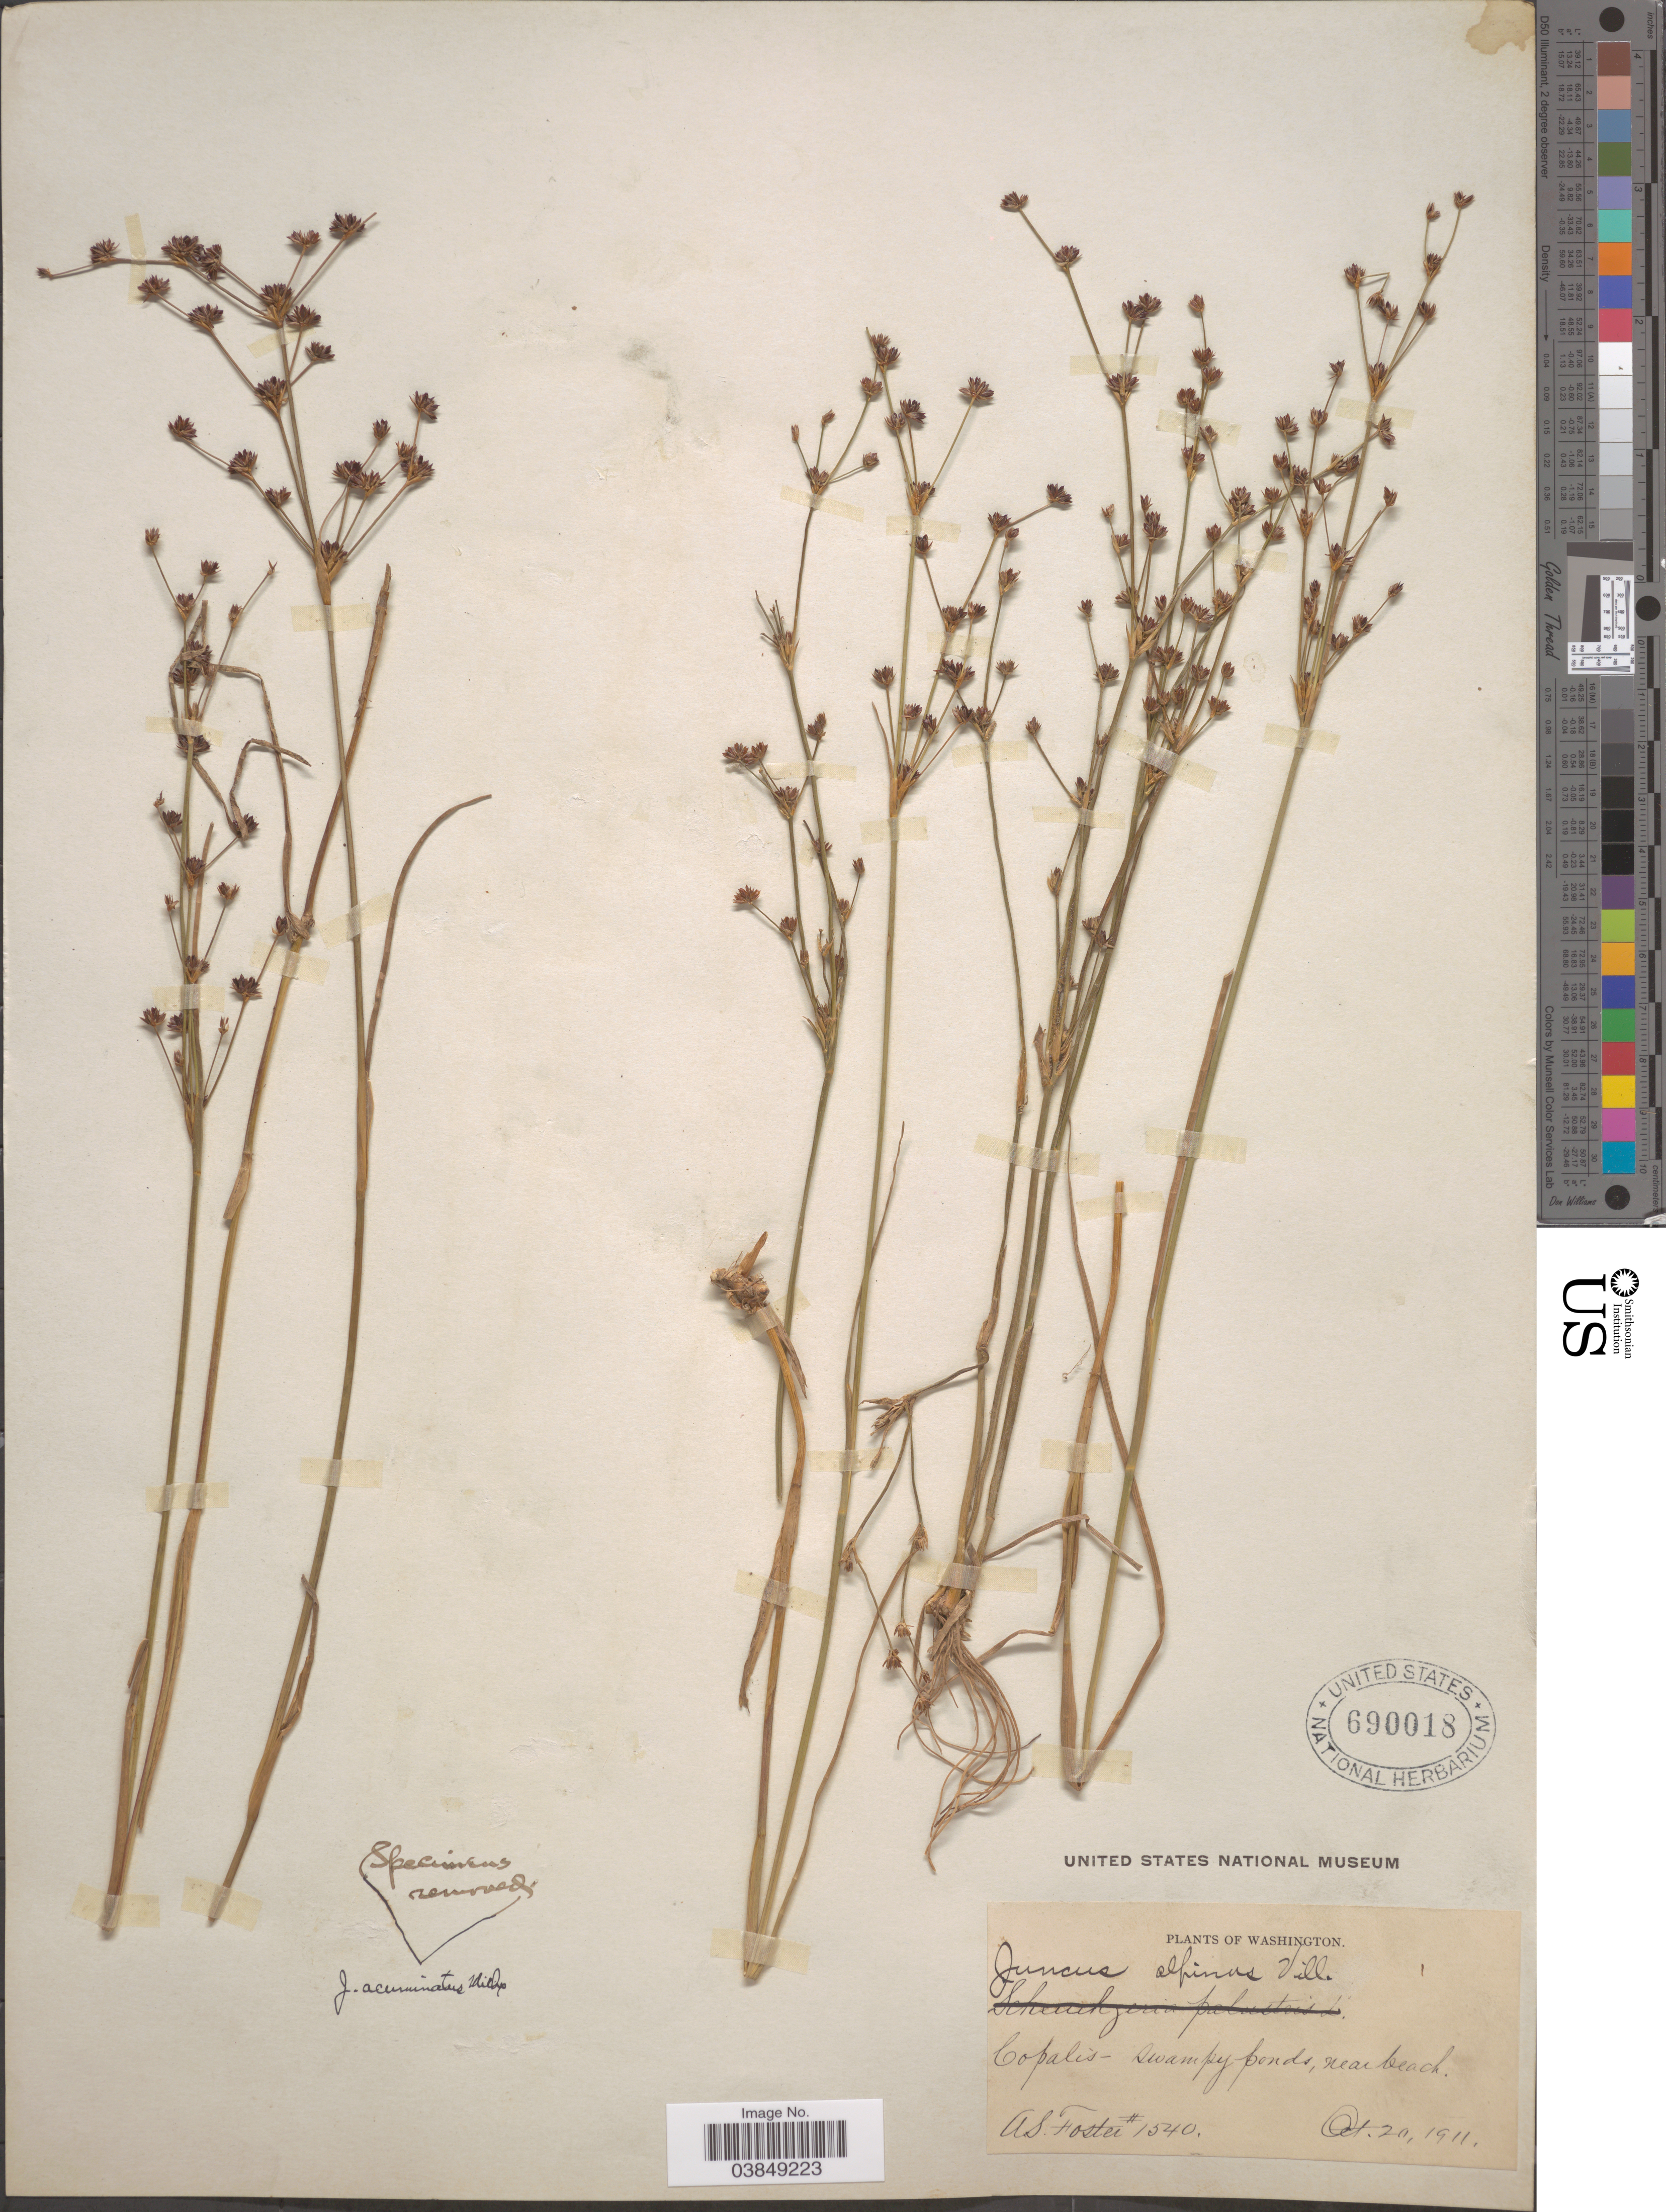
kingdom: Plantae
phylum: Tracheophyta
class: Liliopsida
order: Poales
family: Juncaceae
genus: Juncus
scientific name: Juncus alpinus var. rariflorus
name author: (Hartm.) Hartm.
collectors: A. S. Foster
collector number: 1540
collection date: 1911-10-20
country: United States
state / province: Washington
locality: Copalis- Swampy ponds, near beach.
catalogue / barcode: US 690018